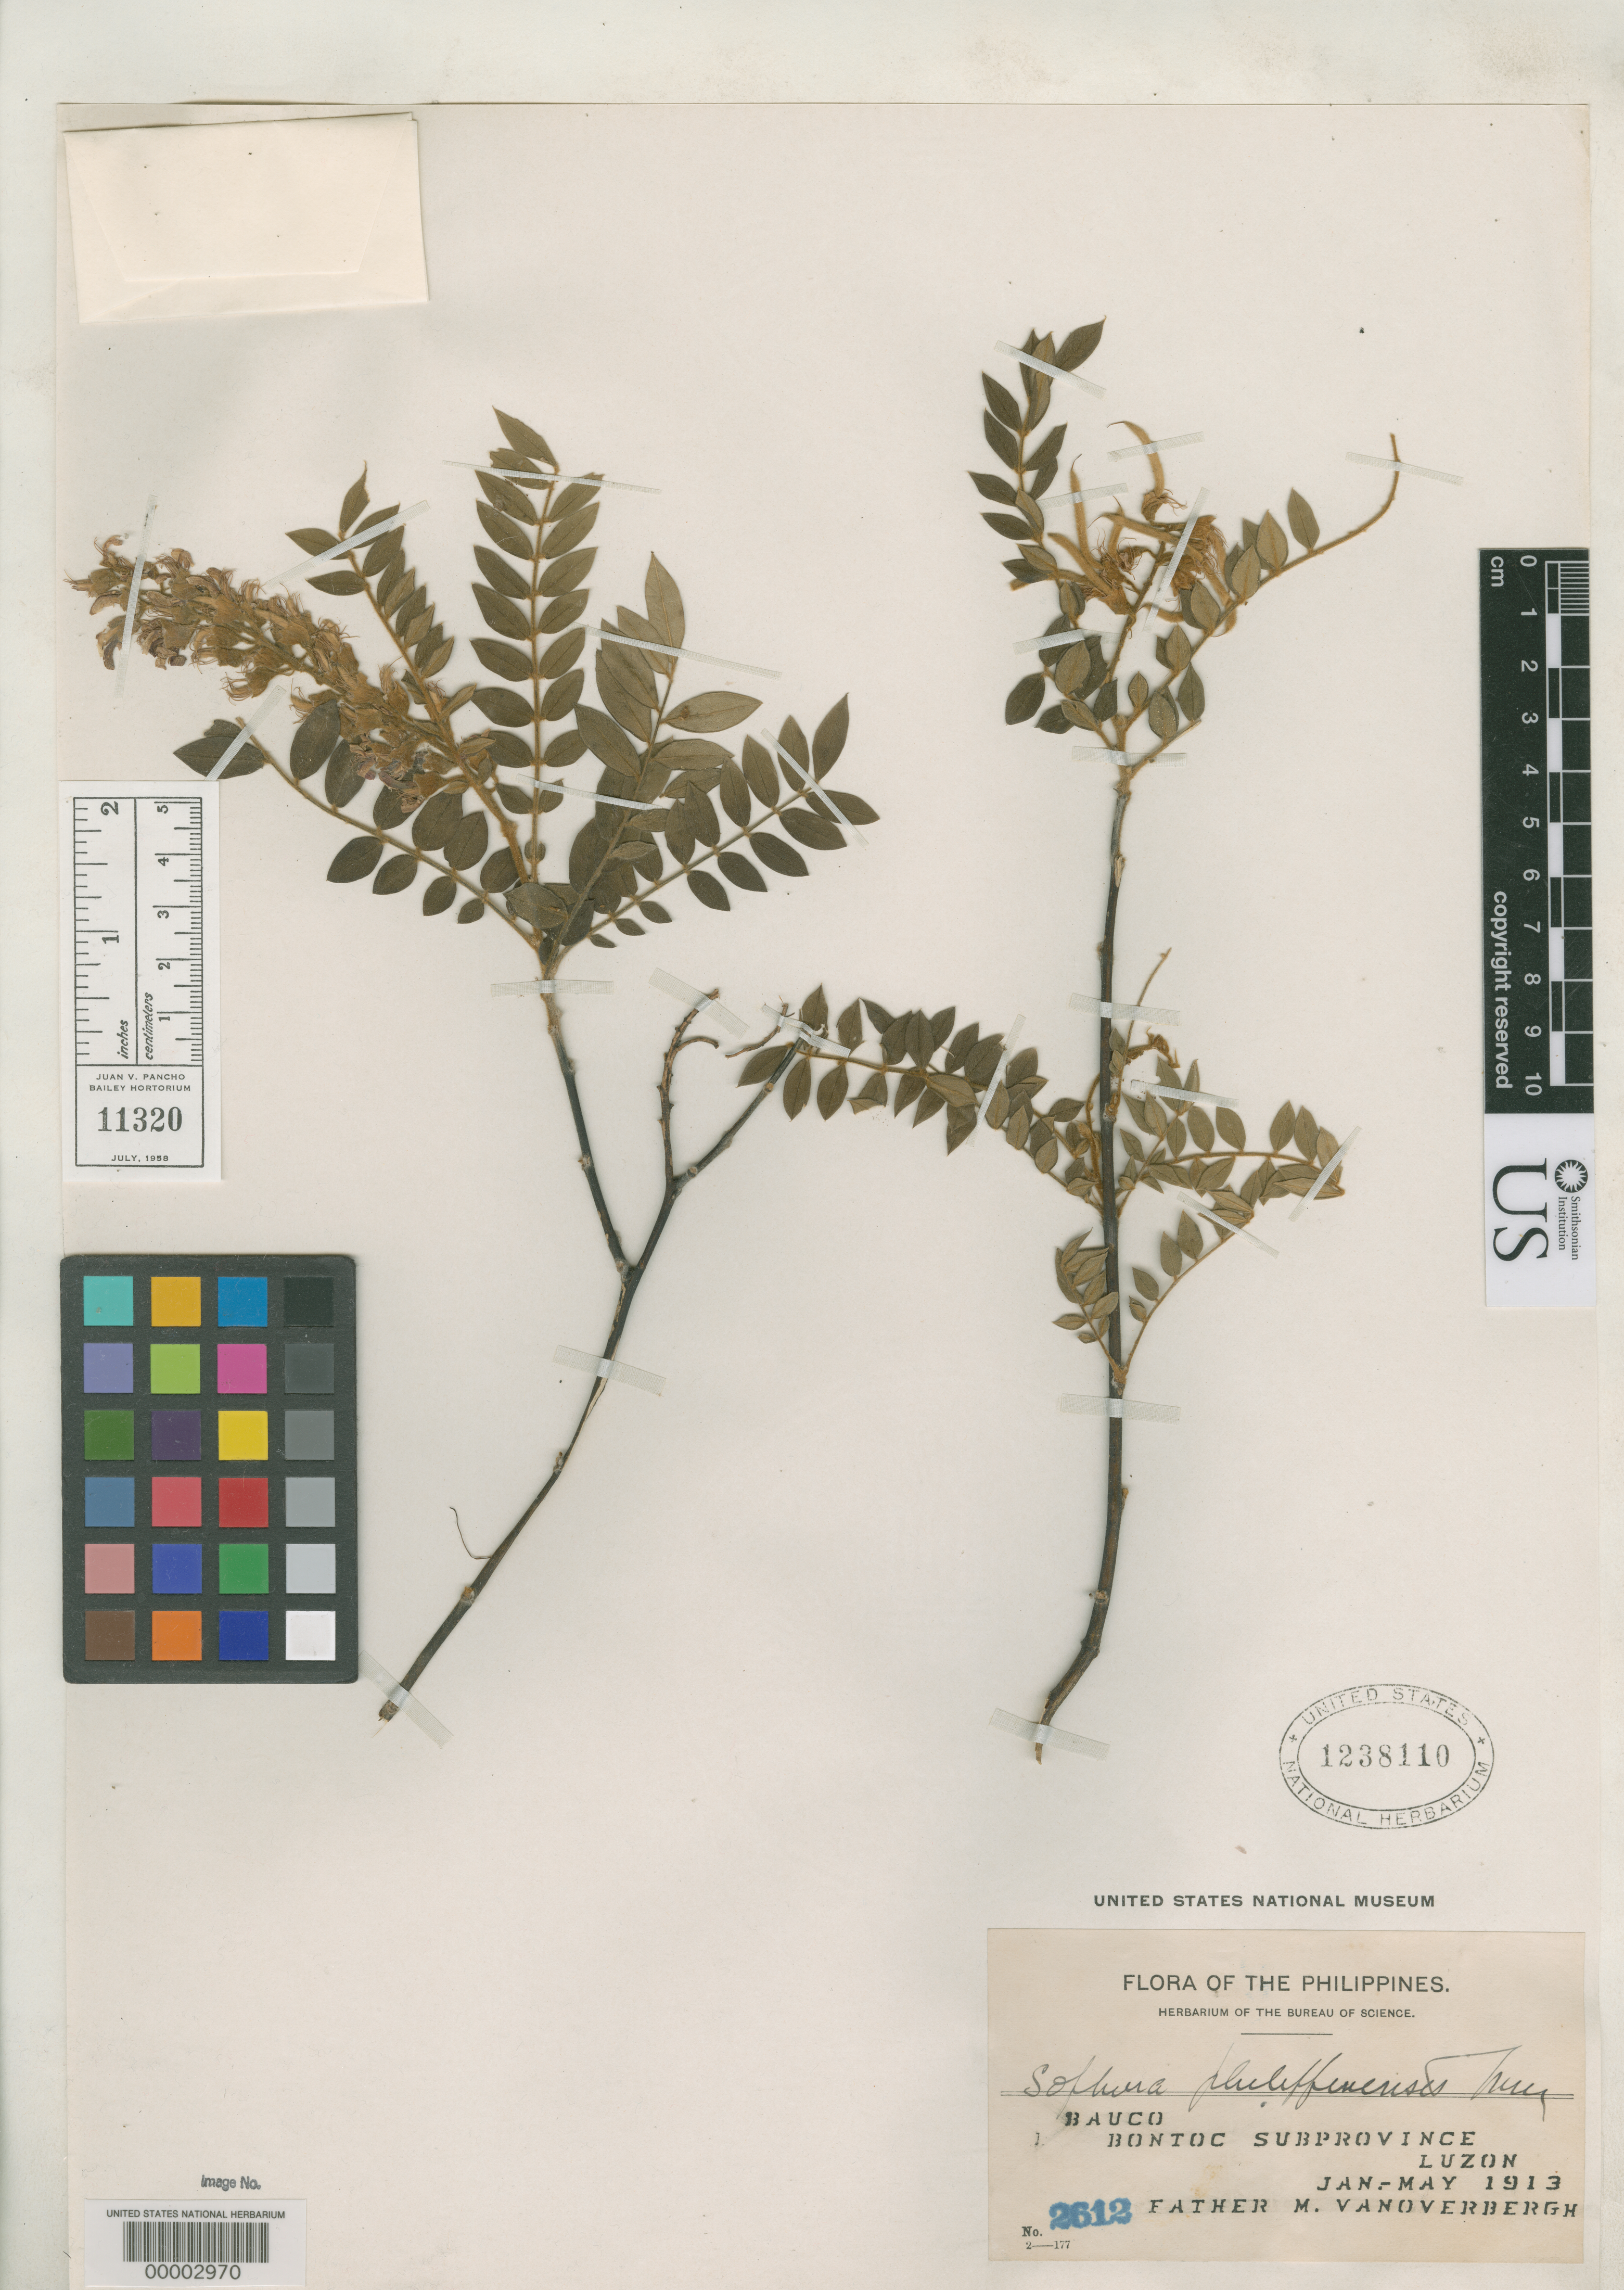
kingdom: Plantae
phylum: Tracheophyta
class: Magnoliopsida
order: Fabales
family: Fabaceae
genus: Sophora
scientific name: Sophora philippinensis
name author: Merr.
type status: Isotype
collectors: M. Vanoverbergh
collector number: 2612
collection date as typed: Jan 1913 to -- May 1913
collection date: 1913-01/1913-05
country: Philippines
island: Luzon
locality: Bauco.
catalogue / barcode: US 1238110